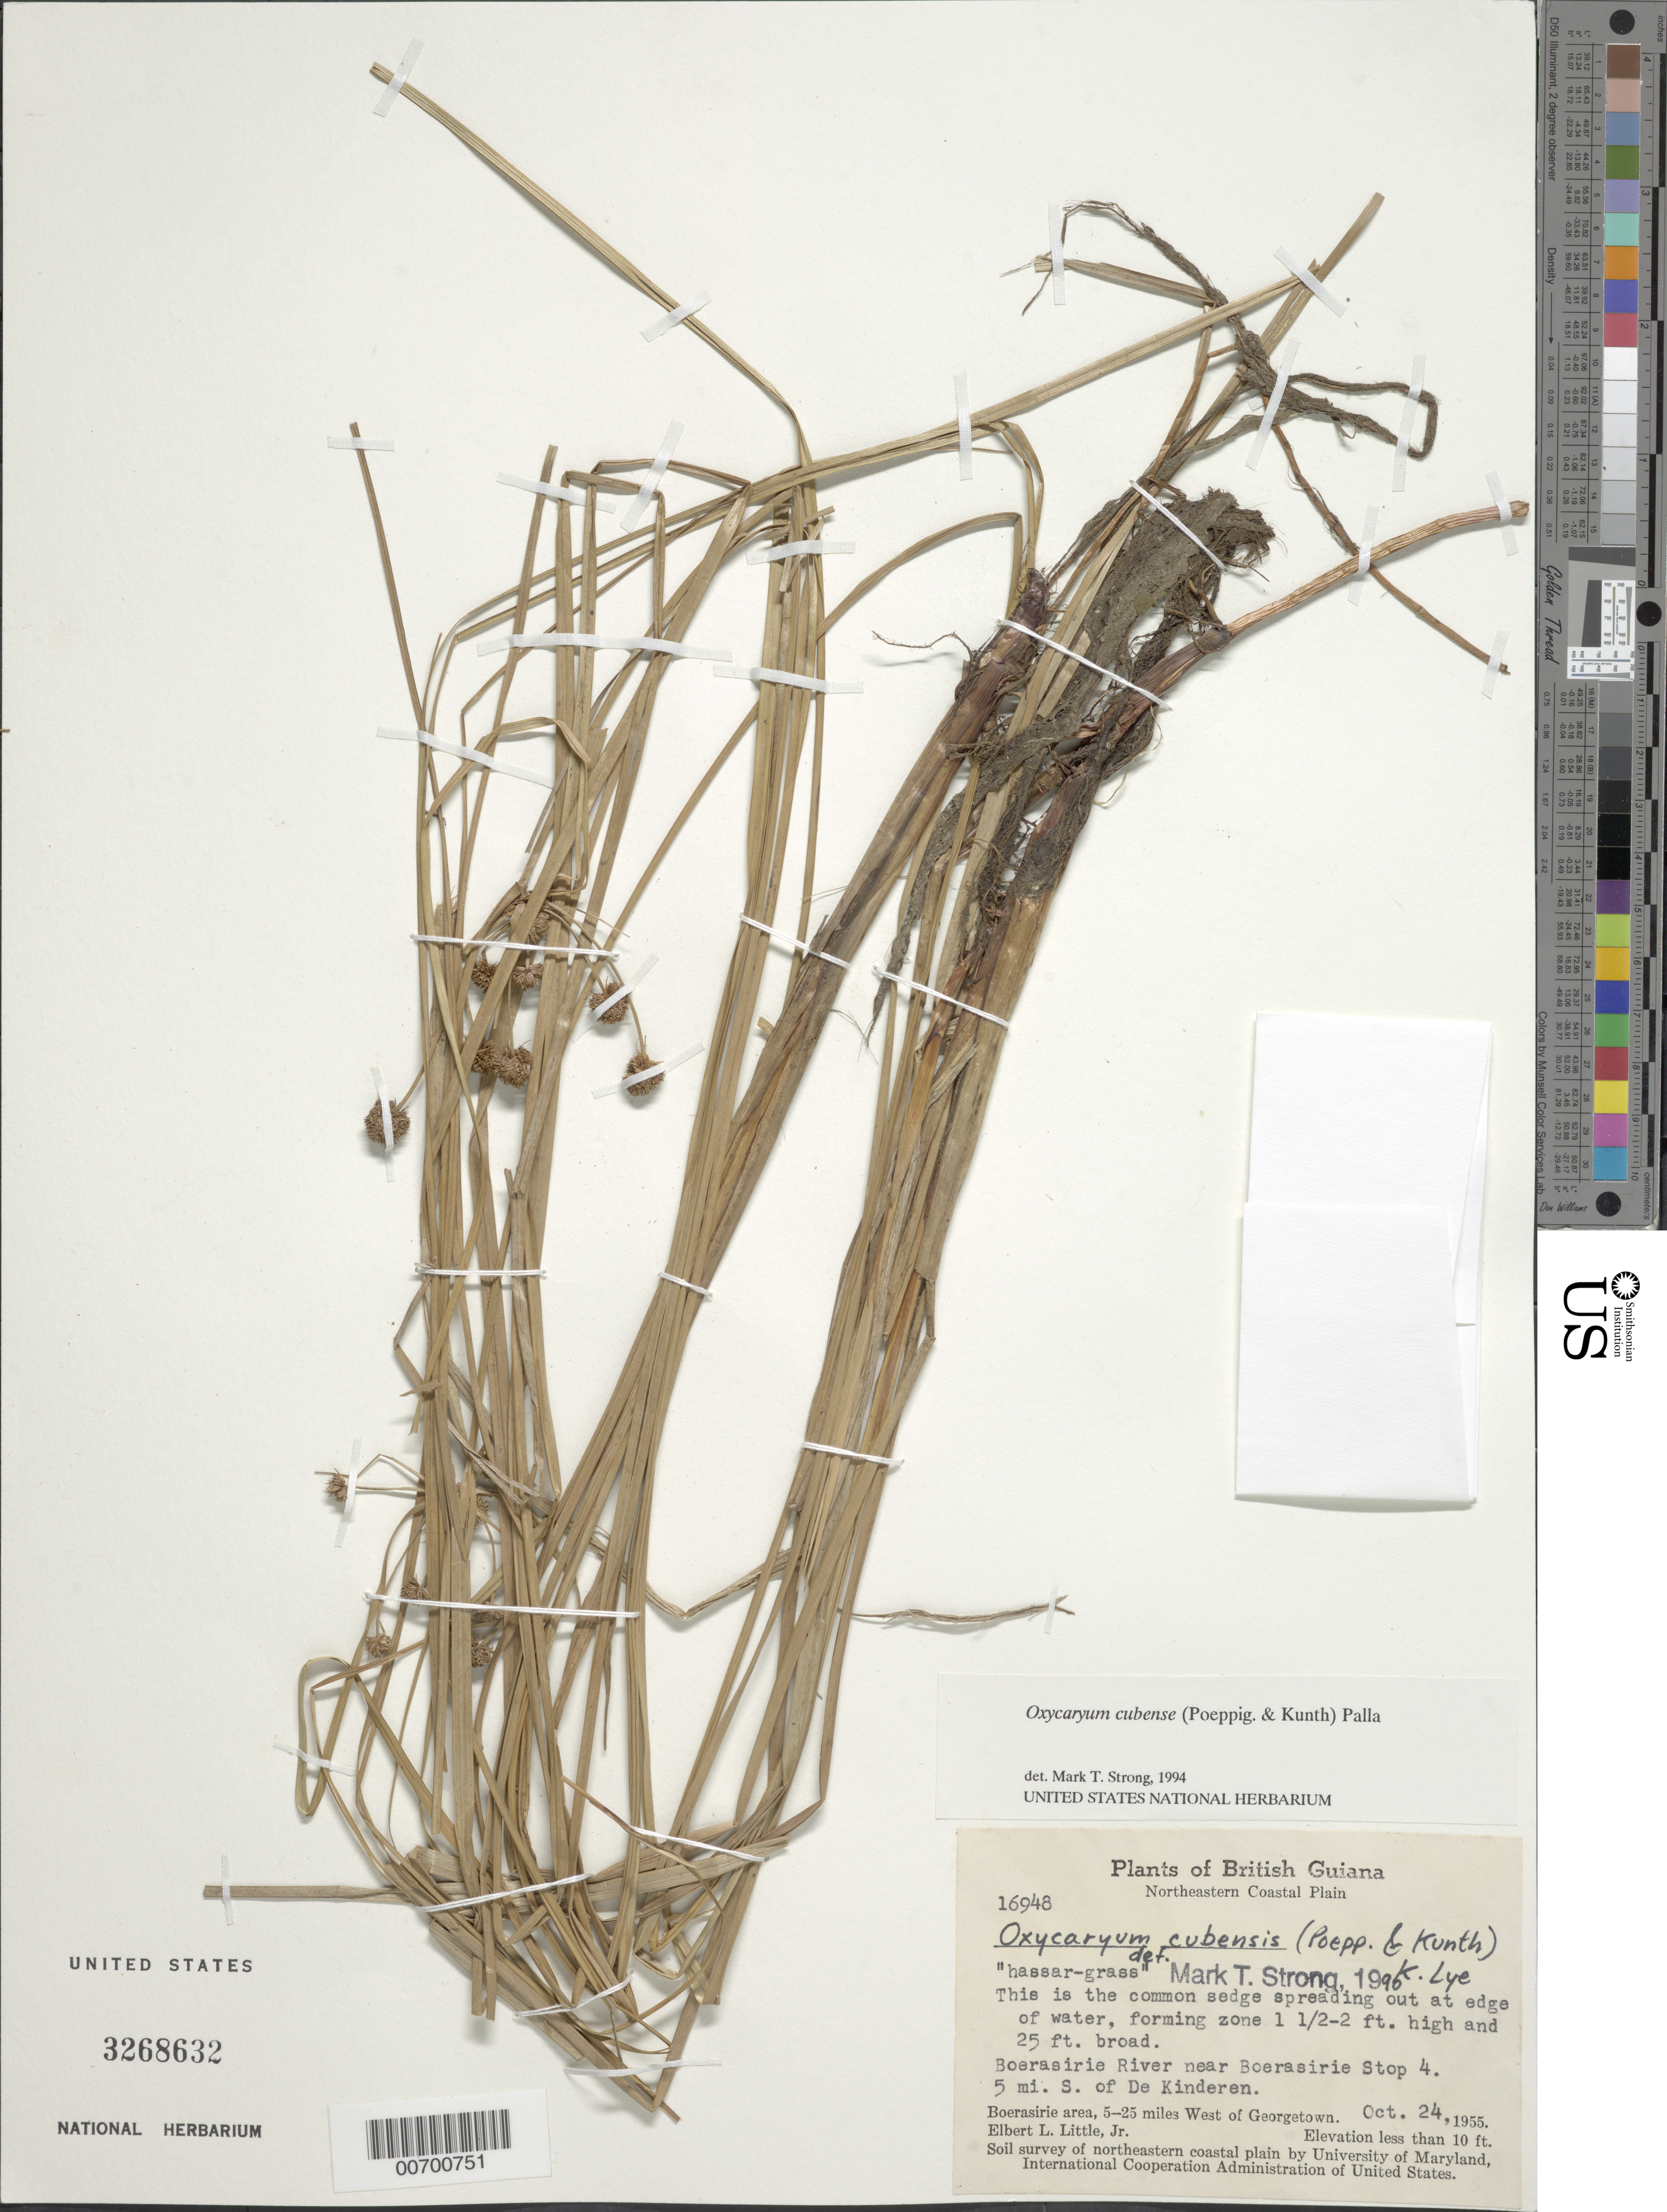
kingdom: Plantae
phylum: Tracheophyta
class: Liliopsida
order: Poales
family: Cyperaceae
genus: Cyperus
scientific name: Cyperus blepharoleptos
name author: Steud.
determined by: Strong, M. T., (US), Smithsonian Institution - National Museum of Natural History (UNITED STATES)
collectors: E. L. Little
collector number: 16948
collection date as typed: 24-Oct-55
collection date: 1955-10-24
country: Guyana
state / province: Essequibo Isl-W. Demerara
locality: Boerasirie area, 5-25 mi. W of Georgetown, 5 mi. S of de Kinderen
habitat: Spreading out at edge of water.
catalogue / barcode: US 3268632